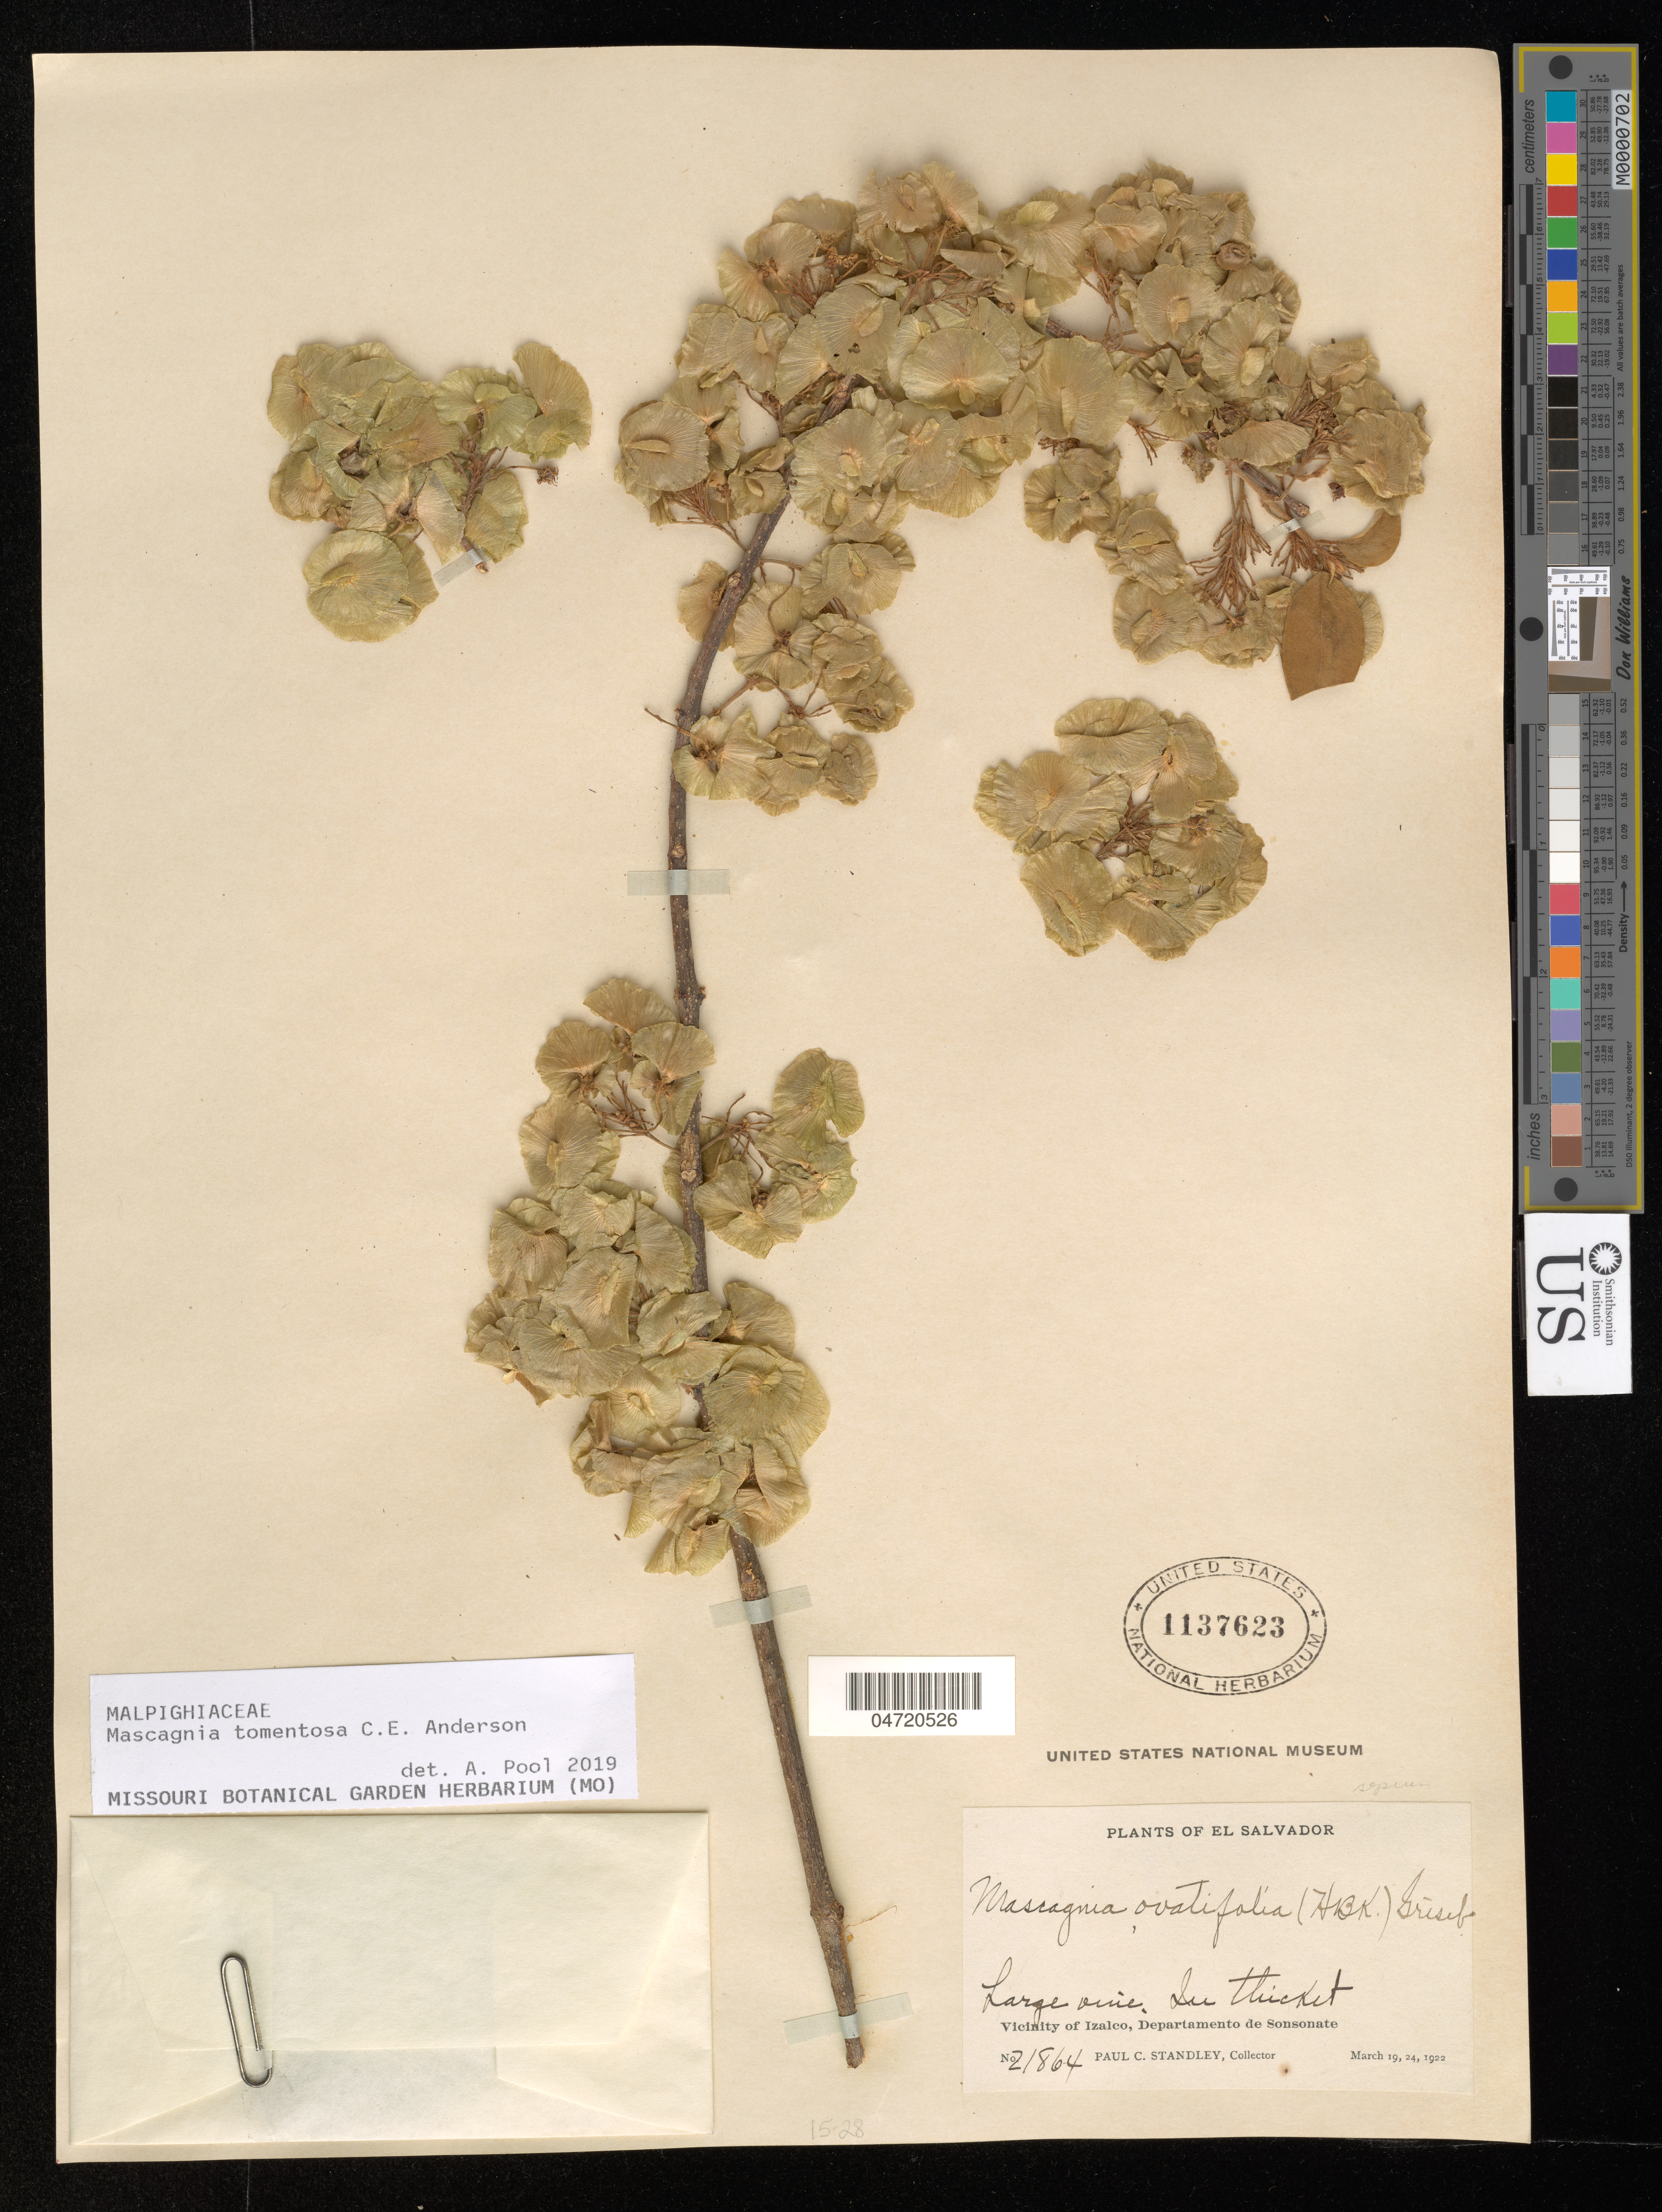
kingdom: Plantae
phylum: Tracheophyta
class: Magnoliopsida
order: Malpighiales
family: Malpighiaceae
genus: Mascagnia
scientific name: Mascagnia tomentosa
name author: C.E. Anderson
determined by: Pool, A., (MO), Missouri Botanical Garden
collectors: P. C. Standley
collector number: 21864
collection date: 1922-03-19/1922-03-24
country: El Salvador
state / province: Sonsonate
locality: Vicinity of Izalco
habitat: In thicket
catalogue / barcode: US 1137623